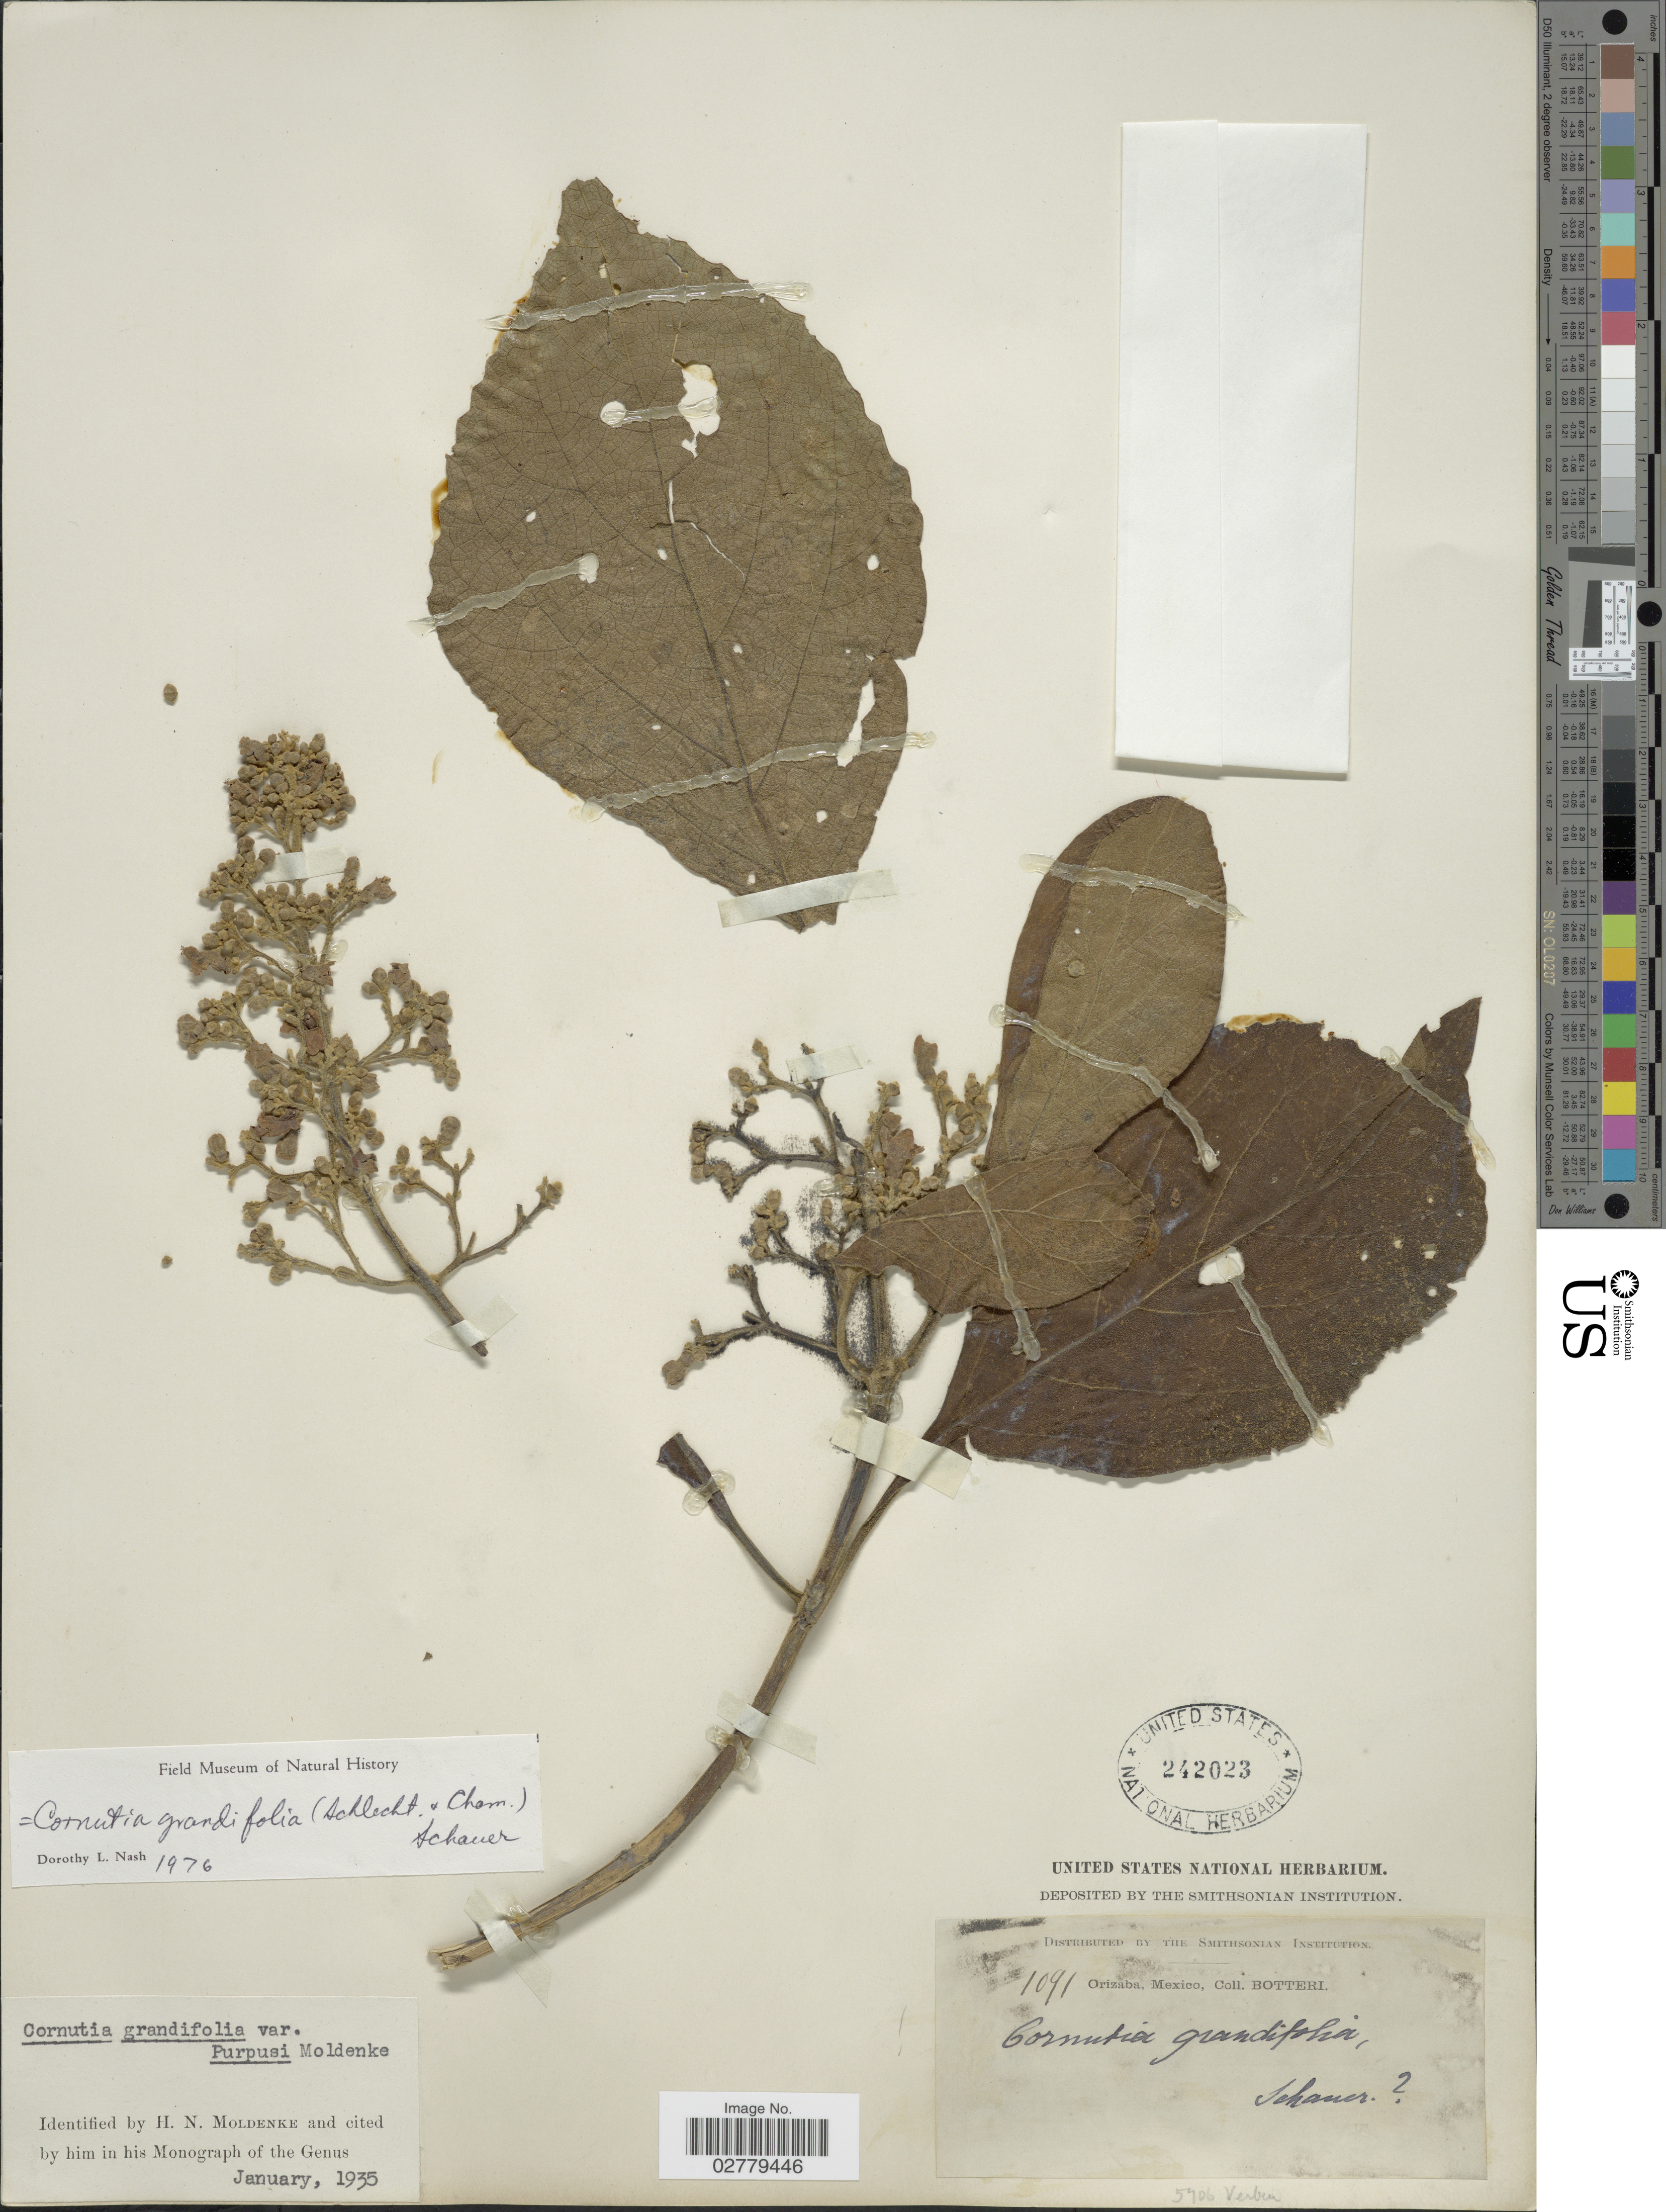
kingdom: Plantae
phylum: Tracheophyta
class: Magnoliopsida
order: Lamiales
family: Lamiaceae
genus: Cornutia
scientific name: Cornutia grandifolia var. purpusii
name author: Moldenke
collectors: -. Botteri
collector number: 1091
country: Mexico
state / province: Veracruz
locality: Orizaba.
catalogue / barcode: US 242023